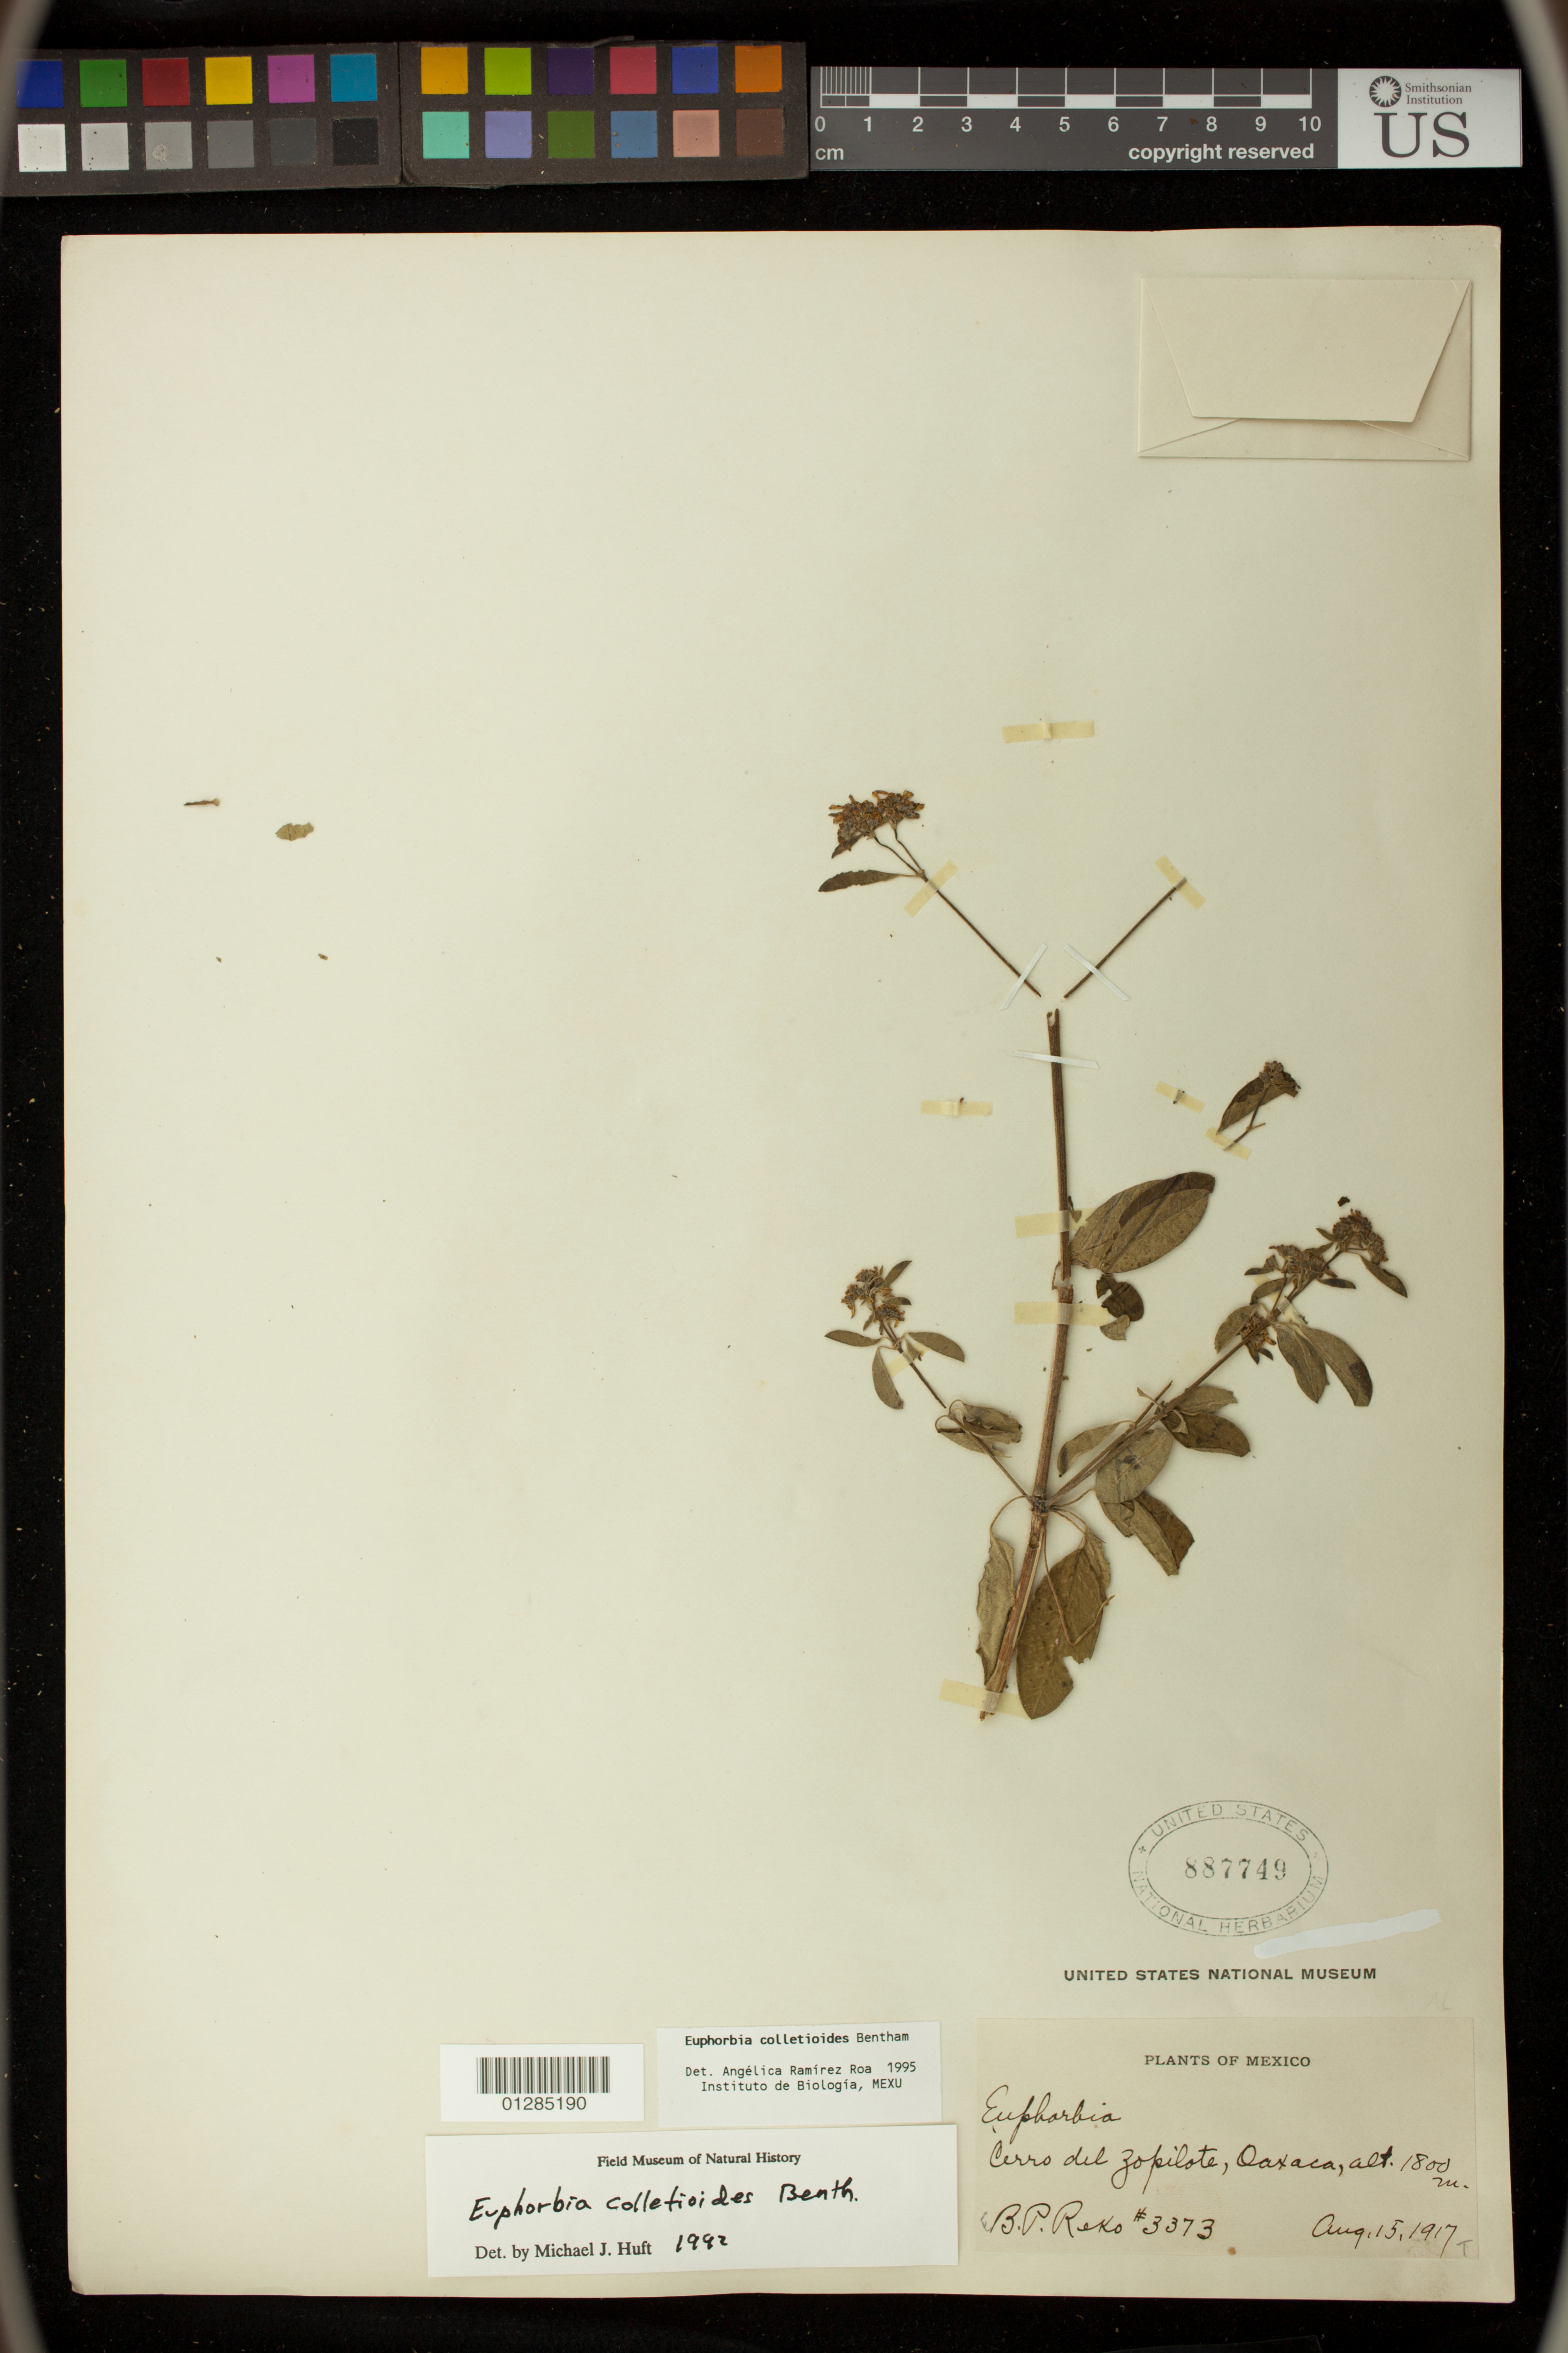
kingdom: Plantae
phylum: Tracheophyta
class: Magnoliopsida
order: Malpighiales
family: Euphorbiaceae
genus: Euphorbia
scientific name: Euphorbia colletioides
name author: Benth.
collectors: B. P. Reko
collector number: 3373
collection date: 1917-08-15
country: Mexico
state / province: Oaxaca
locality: Cerro del Zopilote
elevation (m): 1800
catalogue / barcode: US 887749